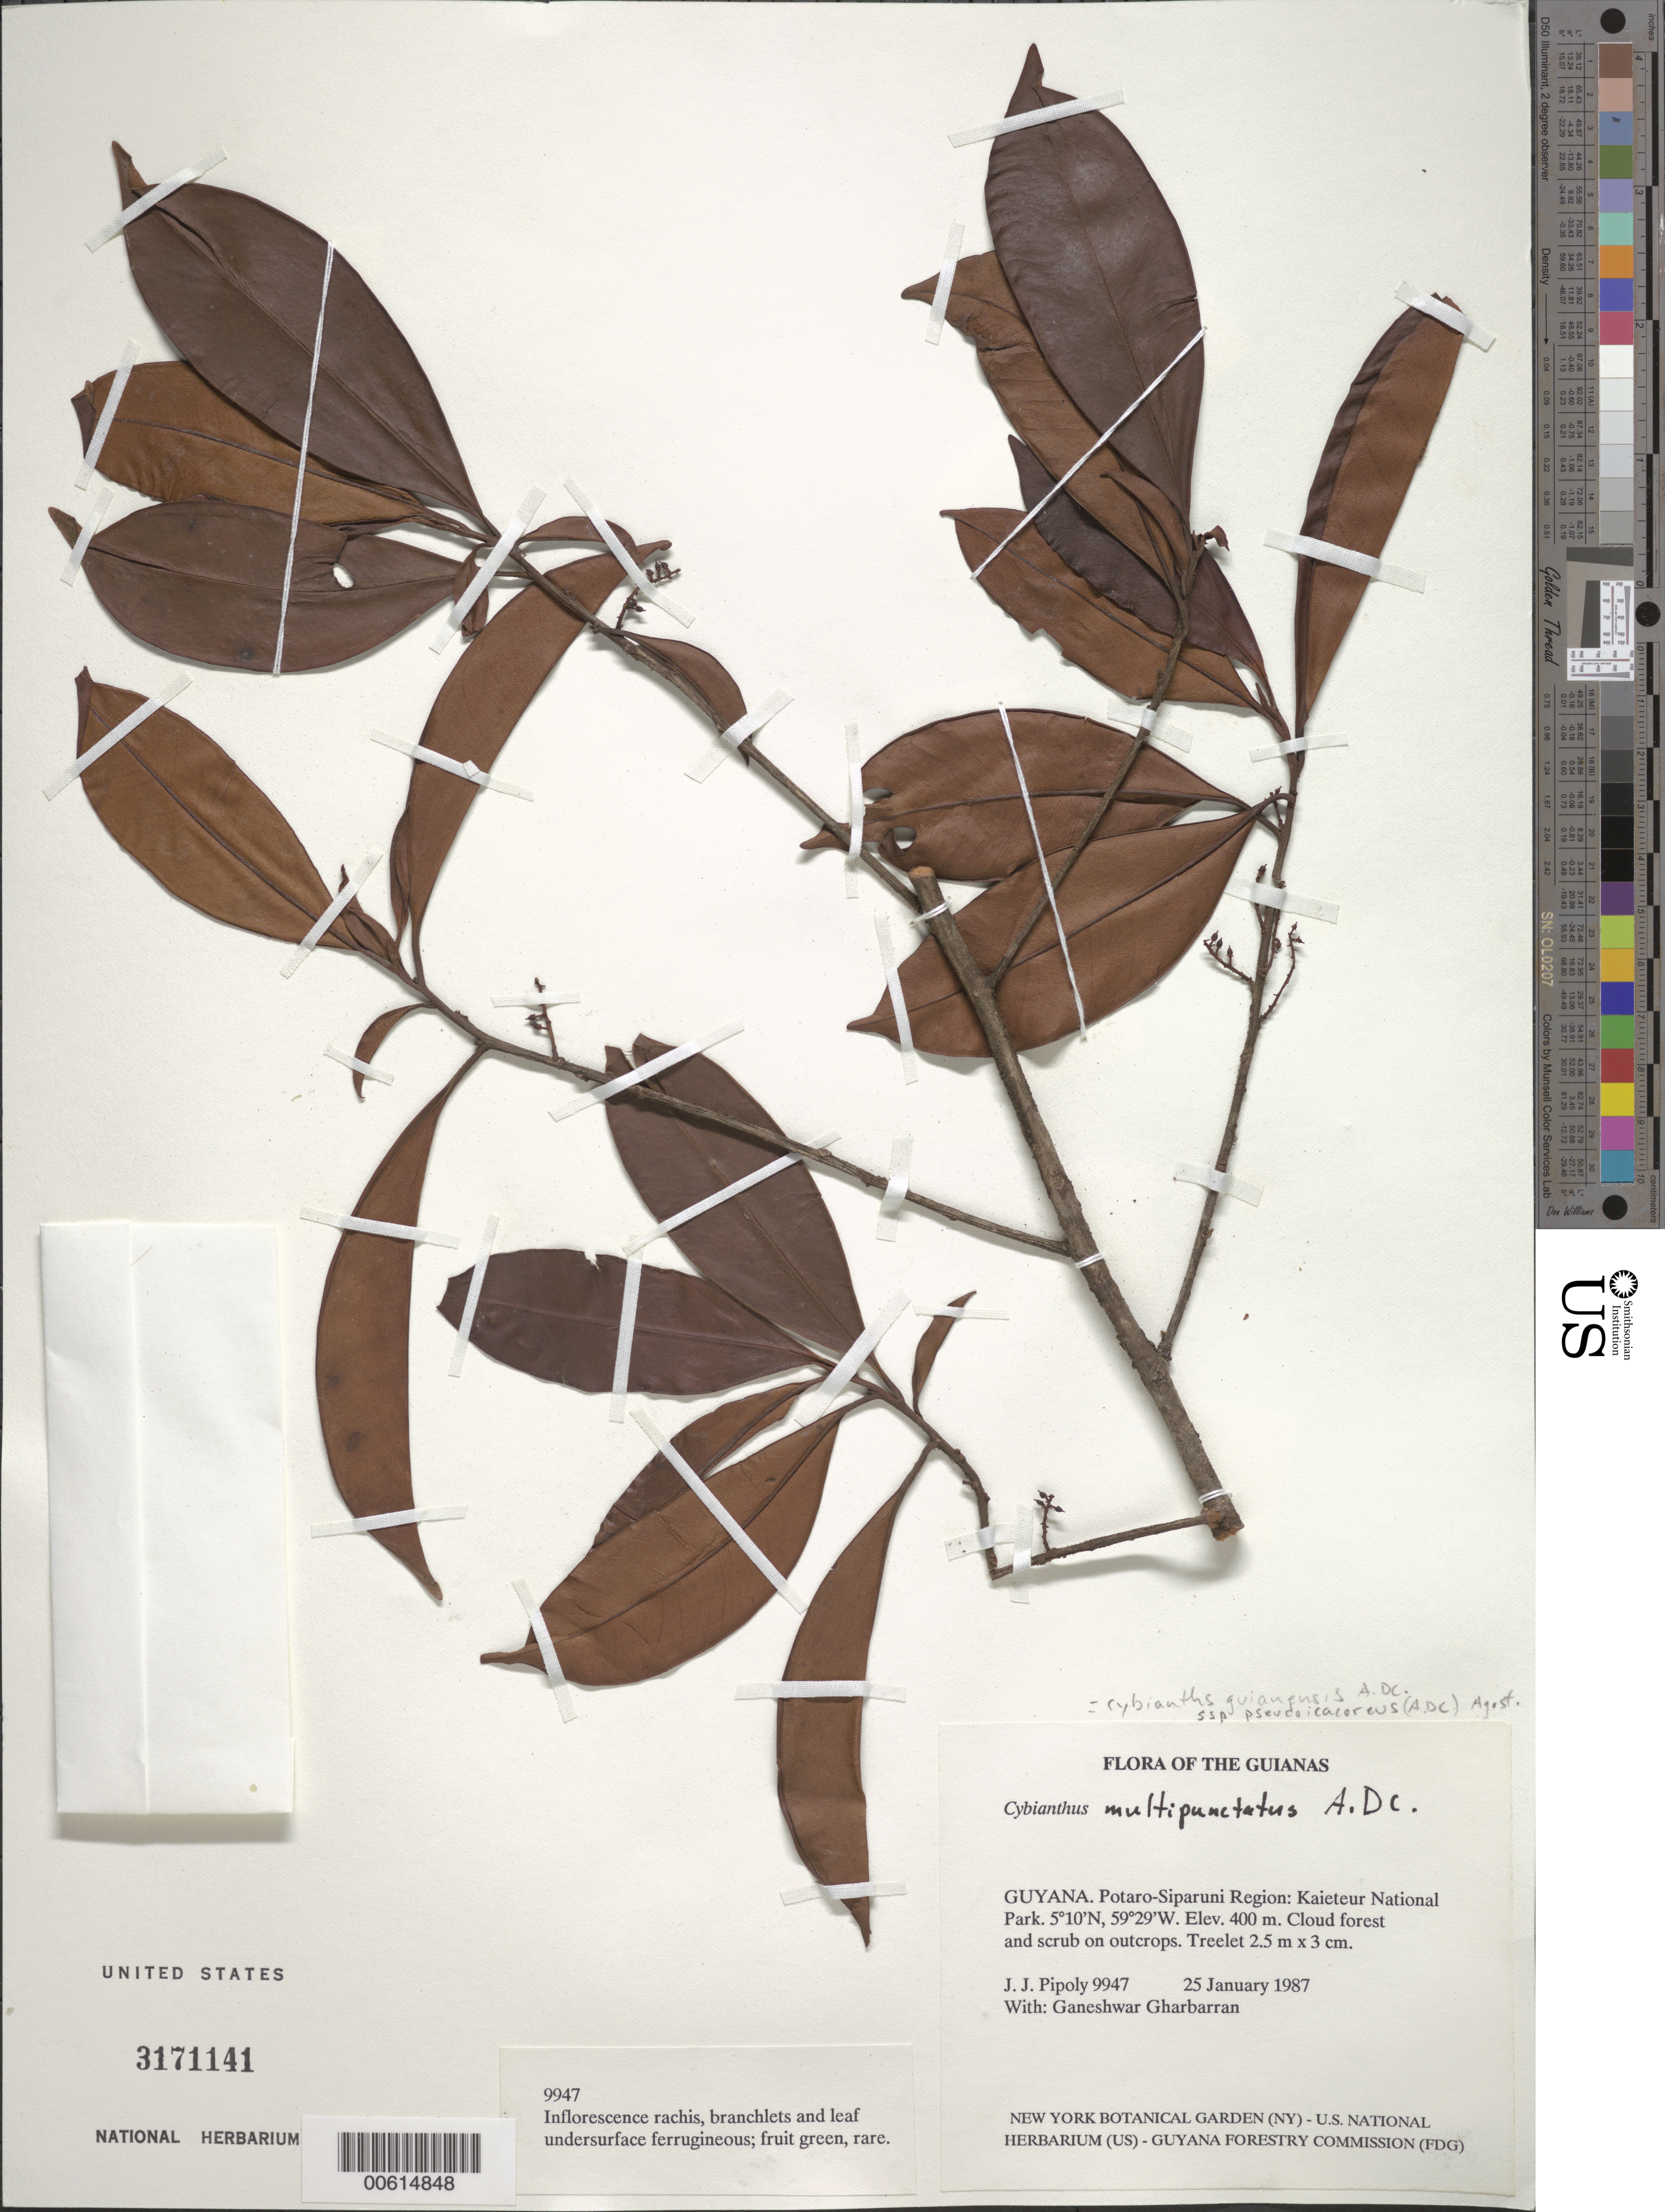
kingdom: Plantae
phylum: Tracheophyta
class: Magnoliopsida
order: Ericales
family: Primulaceae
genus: Cybianthus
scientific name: Cybianthus guyanensis subsp. multipunctatus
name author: (A. DC.) Pipoly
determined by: Pipoly, J. J., III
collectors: J. J. Pipoly & G. Gharbarran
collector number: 9947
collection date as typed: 25 January 1987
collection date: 1987-01-25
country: Guyana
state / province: Potaro-Siparuni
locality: Kaieteur National Park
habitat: Cloud forest and scrub on outcrops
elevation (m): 400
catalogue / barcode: US 3171141